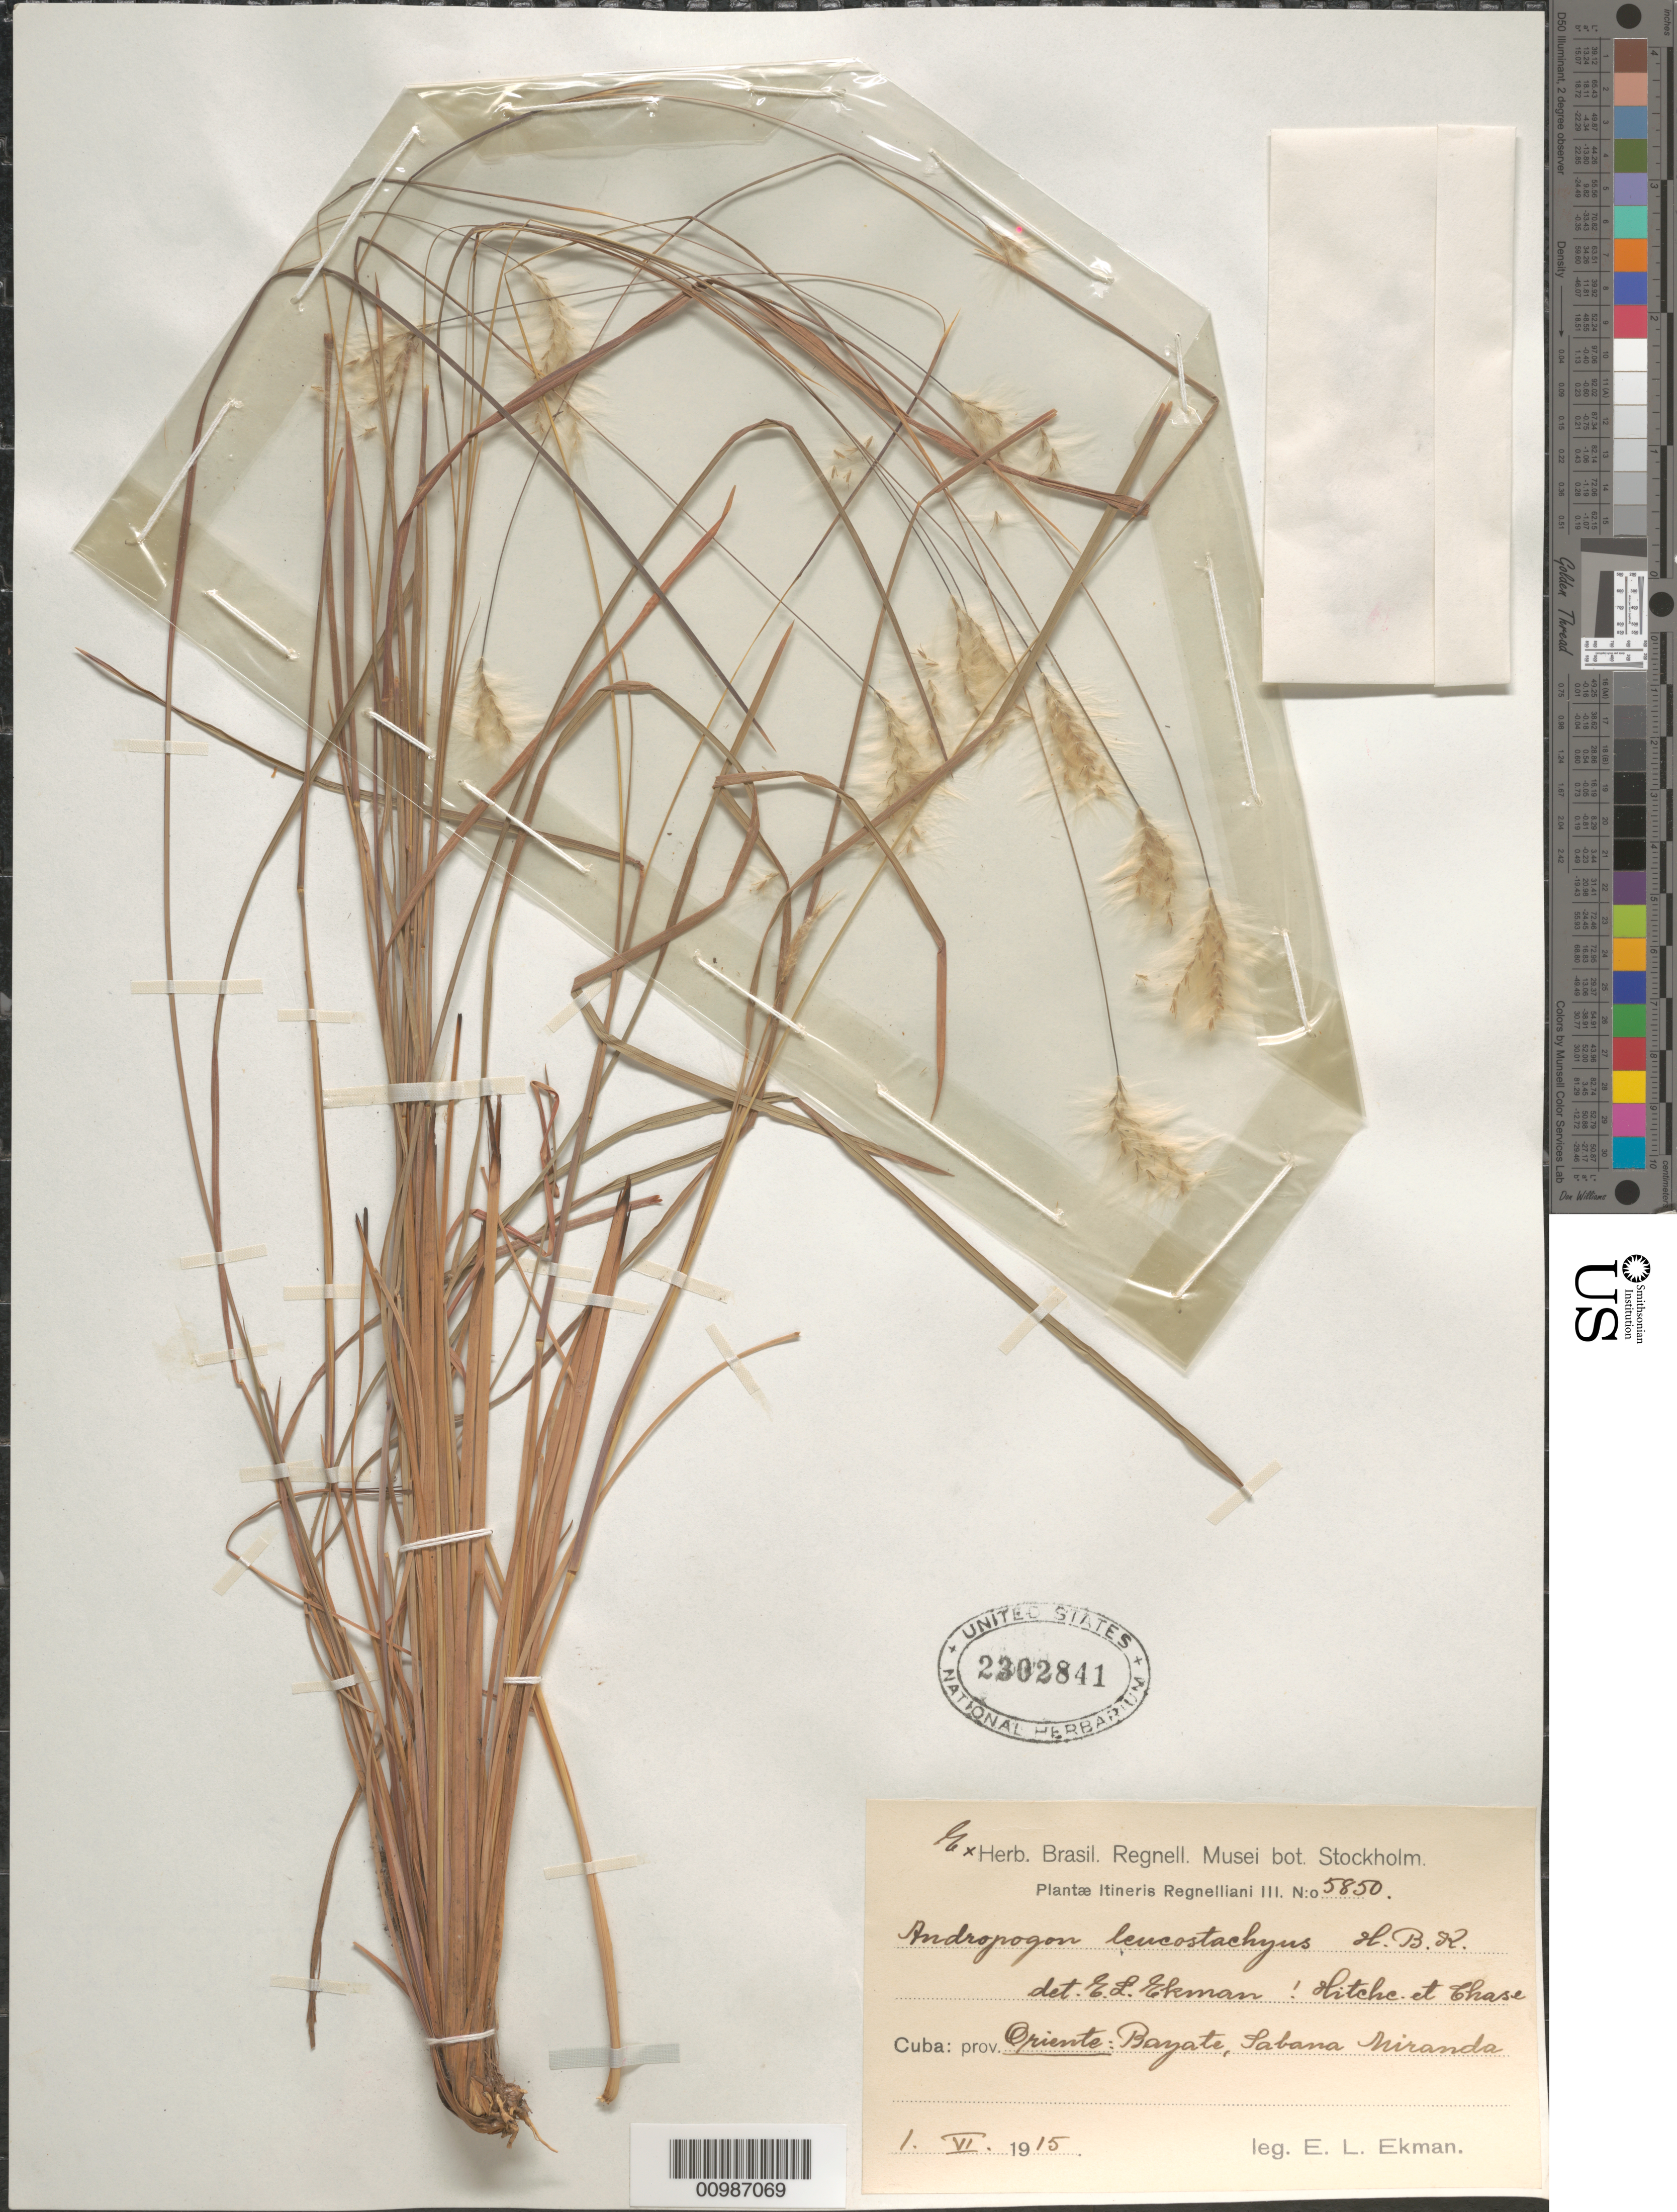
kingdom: Plantae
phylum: Tracheophyta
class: Liliopsida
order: Poales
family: Poaceae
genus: Andropogon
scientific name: Andropogon leucostachyus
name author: Kunth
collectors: E. L. Ekman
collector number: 5850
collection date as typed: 01 Jun 1915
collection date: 1915-06-01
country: Cuba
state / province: Guantánamo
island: Cuba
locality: Bayate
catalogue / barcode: US 2302841